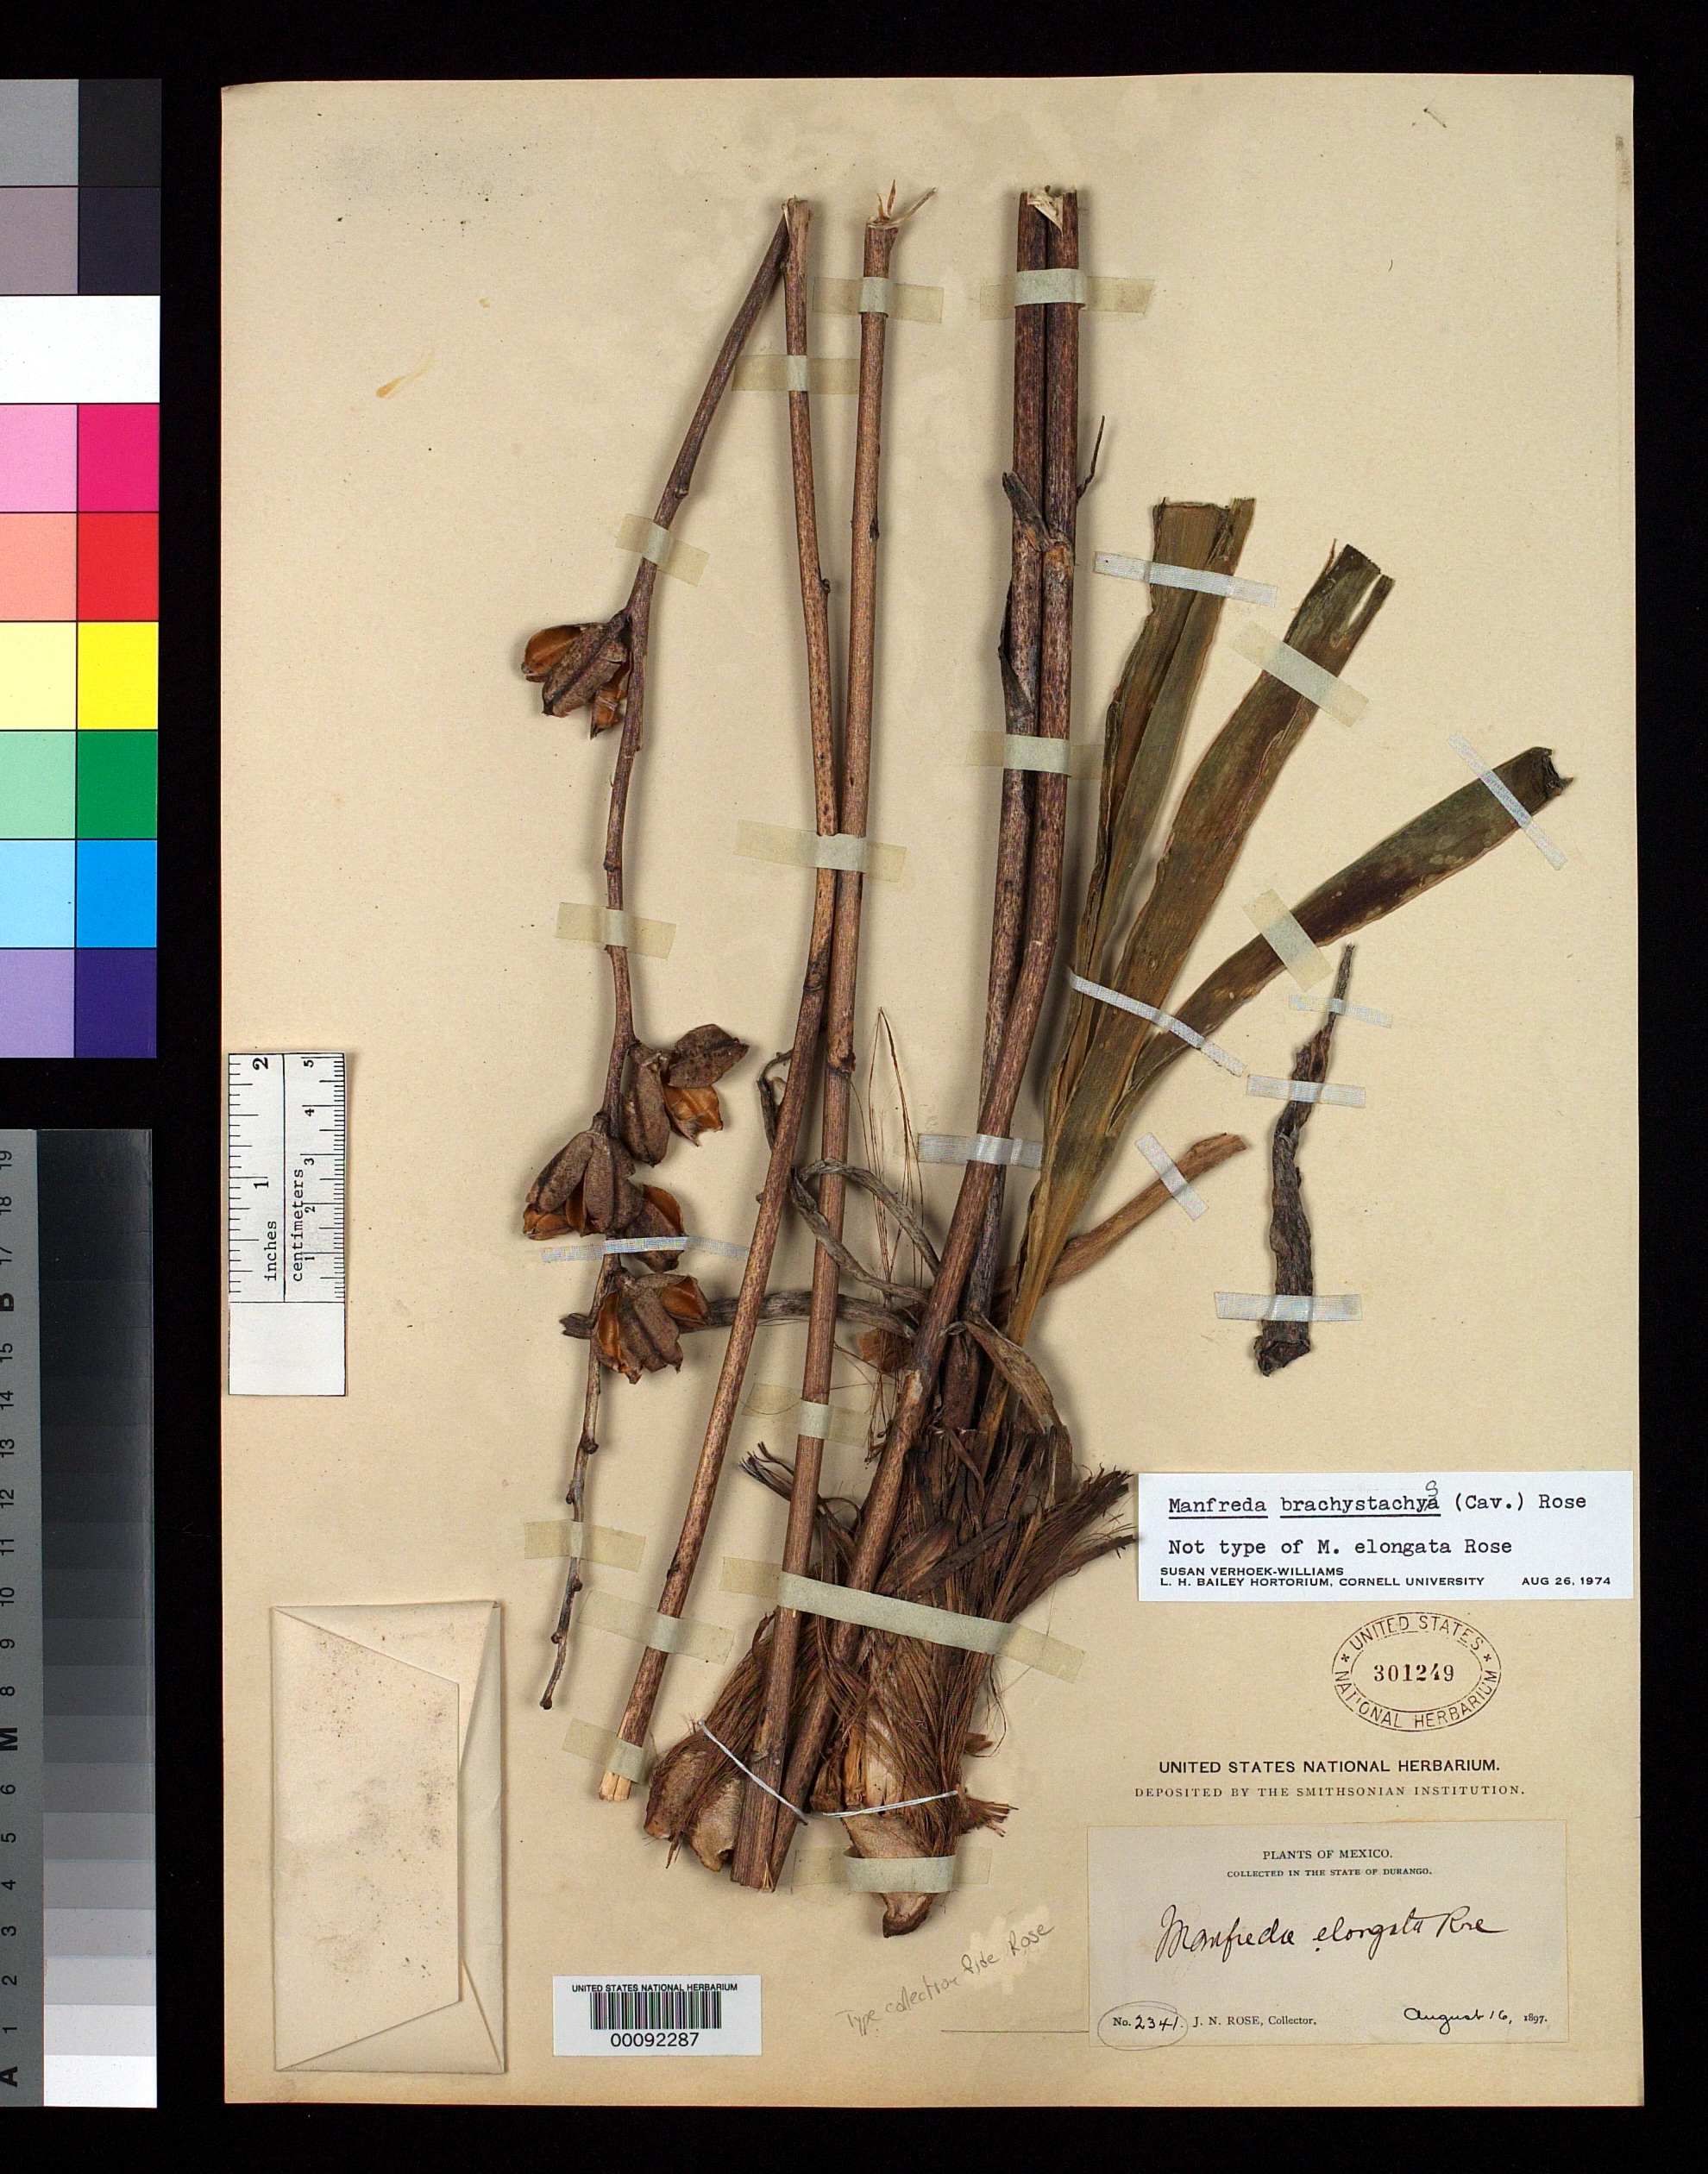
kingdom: Plantae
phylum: Tracheophyta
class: Liliopsida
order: Asparagales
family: Asparagaceae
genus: Manfreda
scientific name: Manfreda elongata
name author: Rose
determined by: Verhoek-Williams, S. E.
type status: Type Collection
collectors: J. N. Rose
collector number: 2341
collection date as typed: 16 Aug 1897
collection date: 1897-08-16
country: Mexico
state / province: Durango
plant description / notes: Protologue cites "no. 2341"; US has 2 sheets with this number, both annotated [Rose script?] as "Manfreda elongata Rose": Rose 2341 (USNH 301249) & Rose 2341b (USNH 301250), apparently representing a mixed collection [the 2 sheets are annotated as different taxa by both S. Verhoek-Williams (1974) and C. Castillejos Cruz (2007)]. Rose 2341b (USNH 301250) annotated as "type" by Verhoek-Williams (whereas USNH 301249, Rose 2341, annotated as "not type"). Rose 2341b is cited (1989) as "holotype" by McVaugh, apparently representing the first effective lectotypification.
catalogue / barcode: US 301249